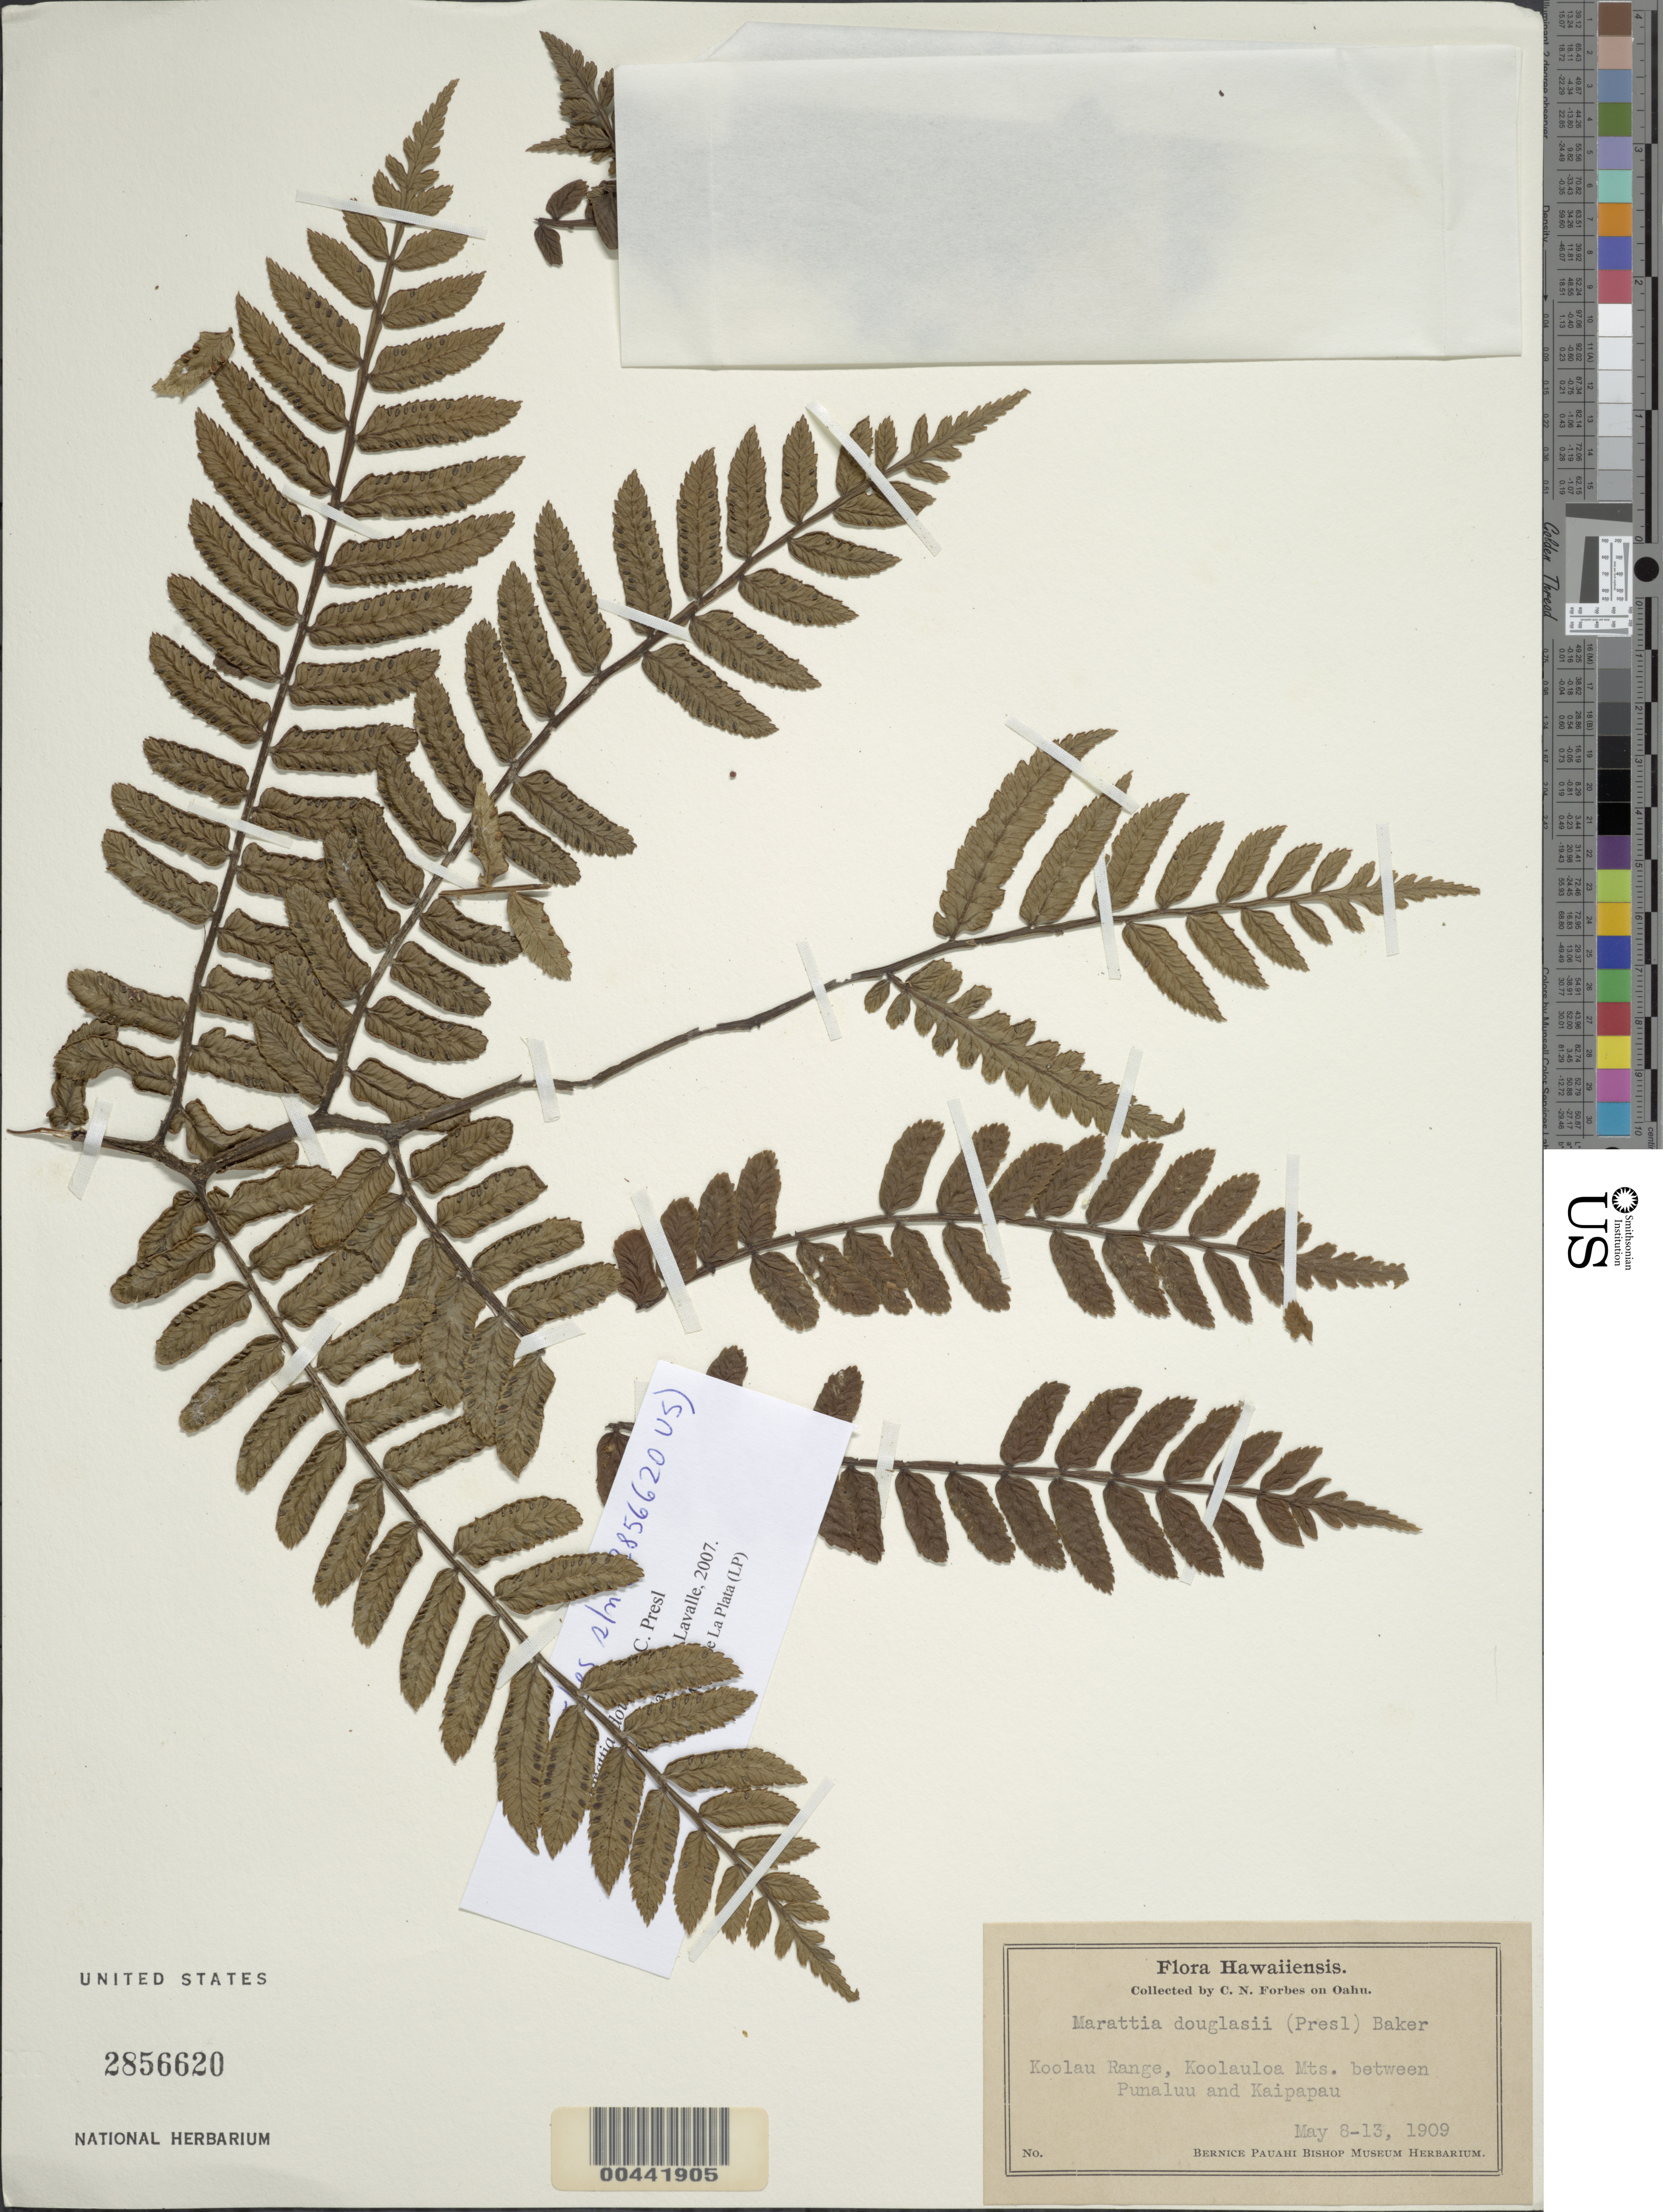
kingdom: Plantae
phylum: Tracheophyta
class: Polypodiopsida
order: Marattiales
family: Marattiaceae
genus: Marattia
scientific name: Marattia douglasii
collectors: C. N. Forbes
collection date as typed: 8 May 1909 to 13 May 1909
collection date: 1909-05-08/1909-05-13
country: United States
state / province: Hawaii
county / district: Honolulu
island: Oahu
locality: Koolau Range, Koolauloa Mts. between Punaluu and Kaipapau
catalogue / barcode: US 2856620